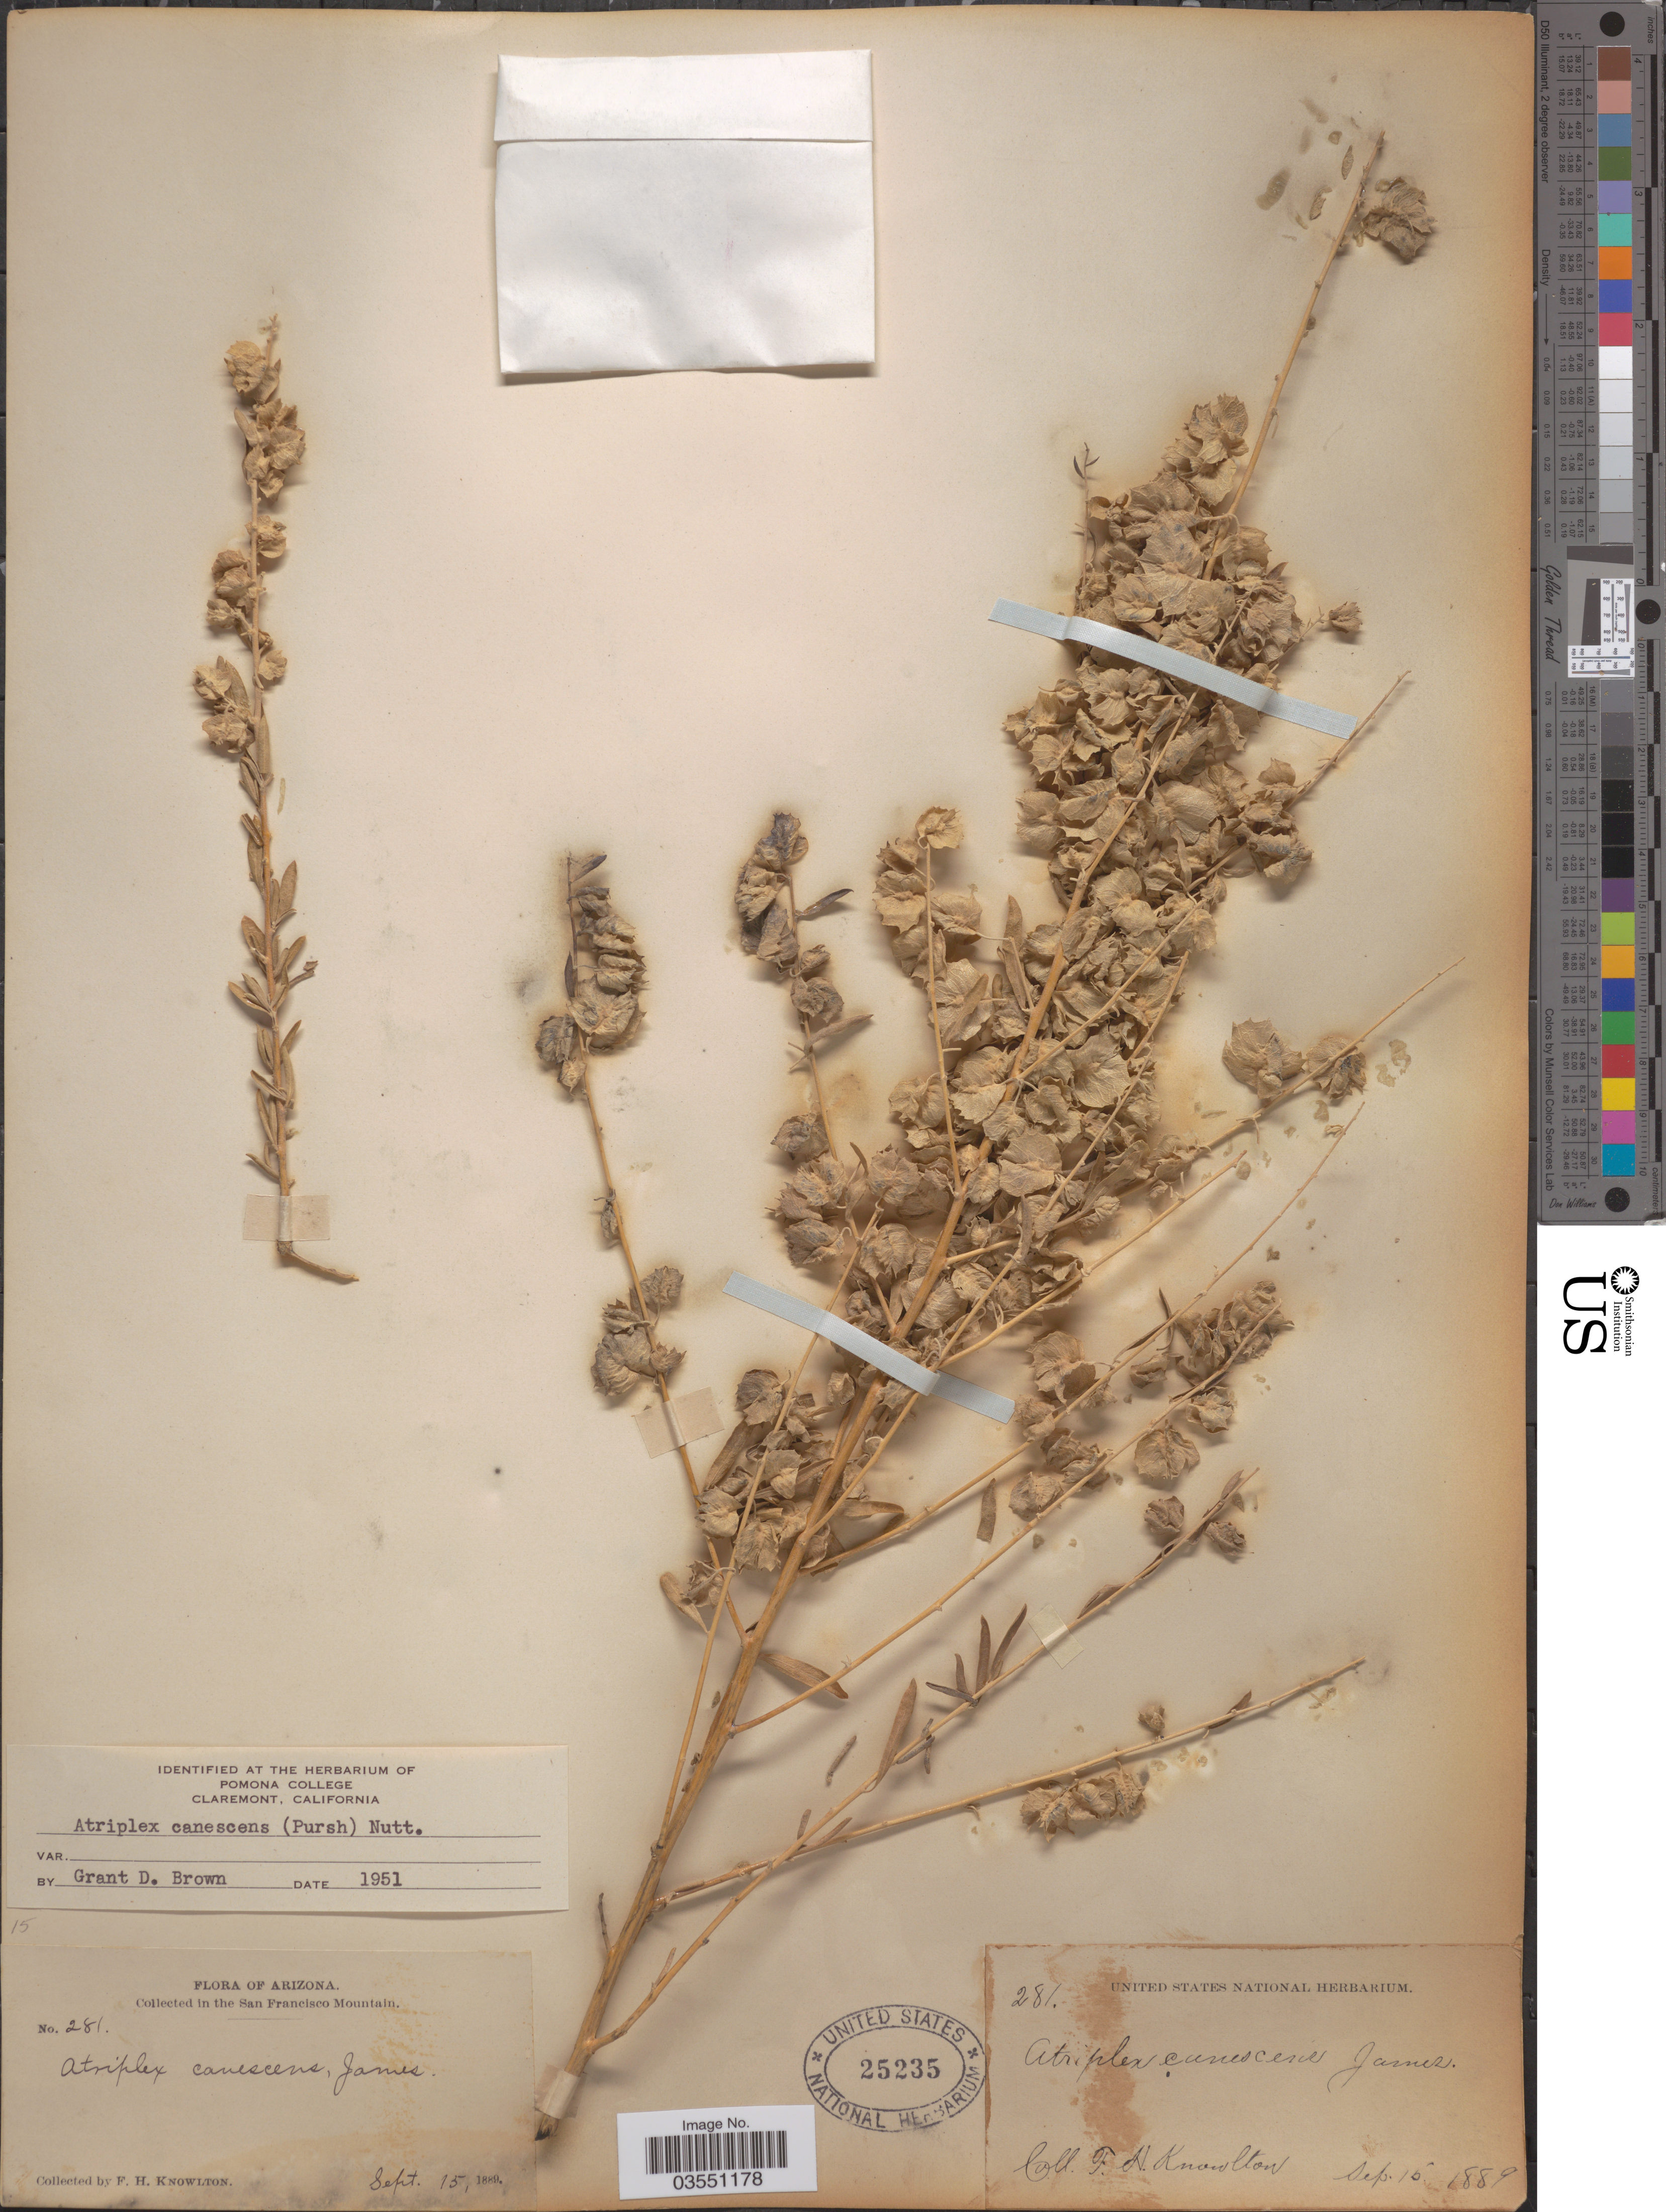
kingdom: Plantae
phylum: Tracheophyta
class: Magnoliopsida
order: Caryophyllales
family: Amaranthaceae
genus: Atriplex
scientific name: Atriplex canescens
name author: (Pursh) Nutt.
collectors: F. H. Knowlton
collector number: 281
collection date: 1889-09-15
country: United States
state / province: Arizona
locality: In the San Francisco Mountain.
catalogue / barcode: US 25235